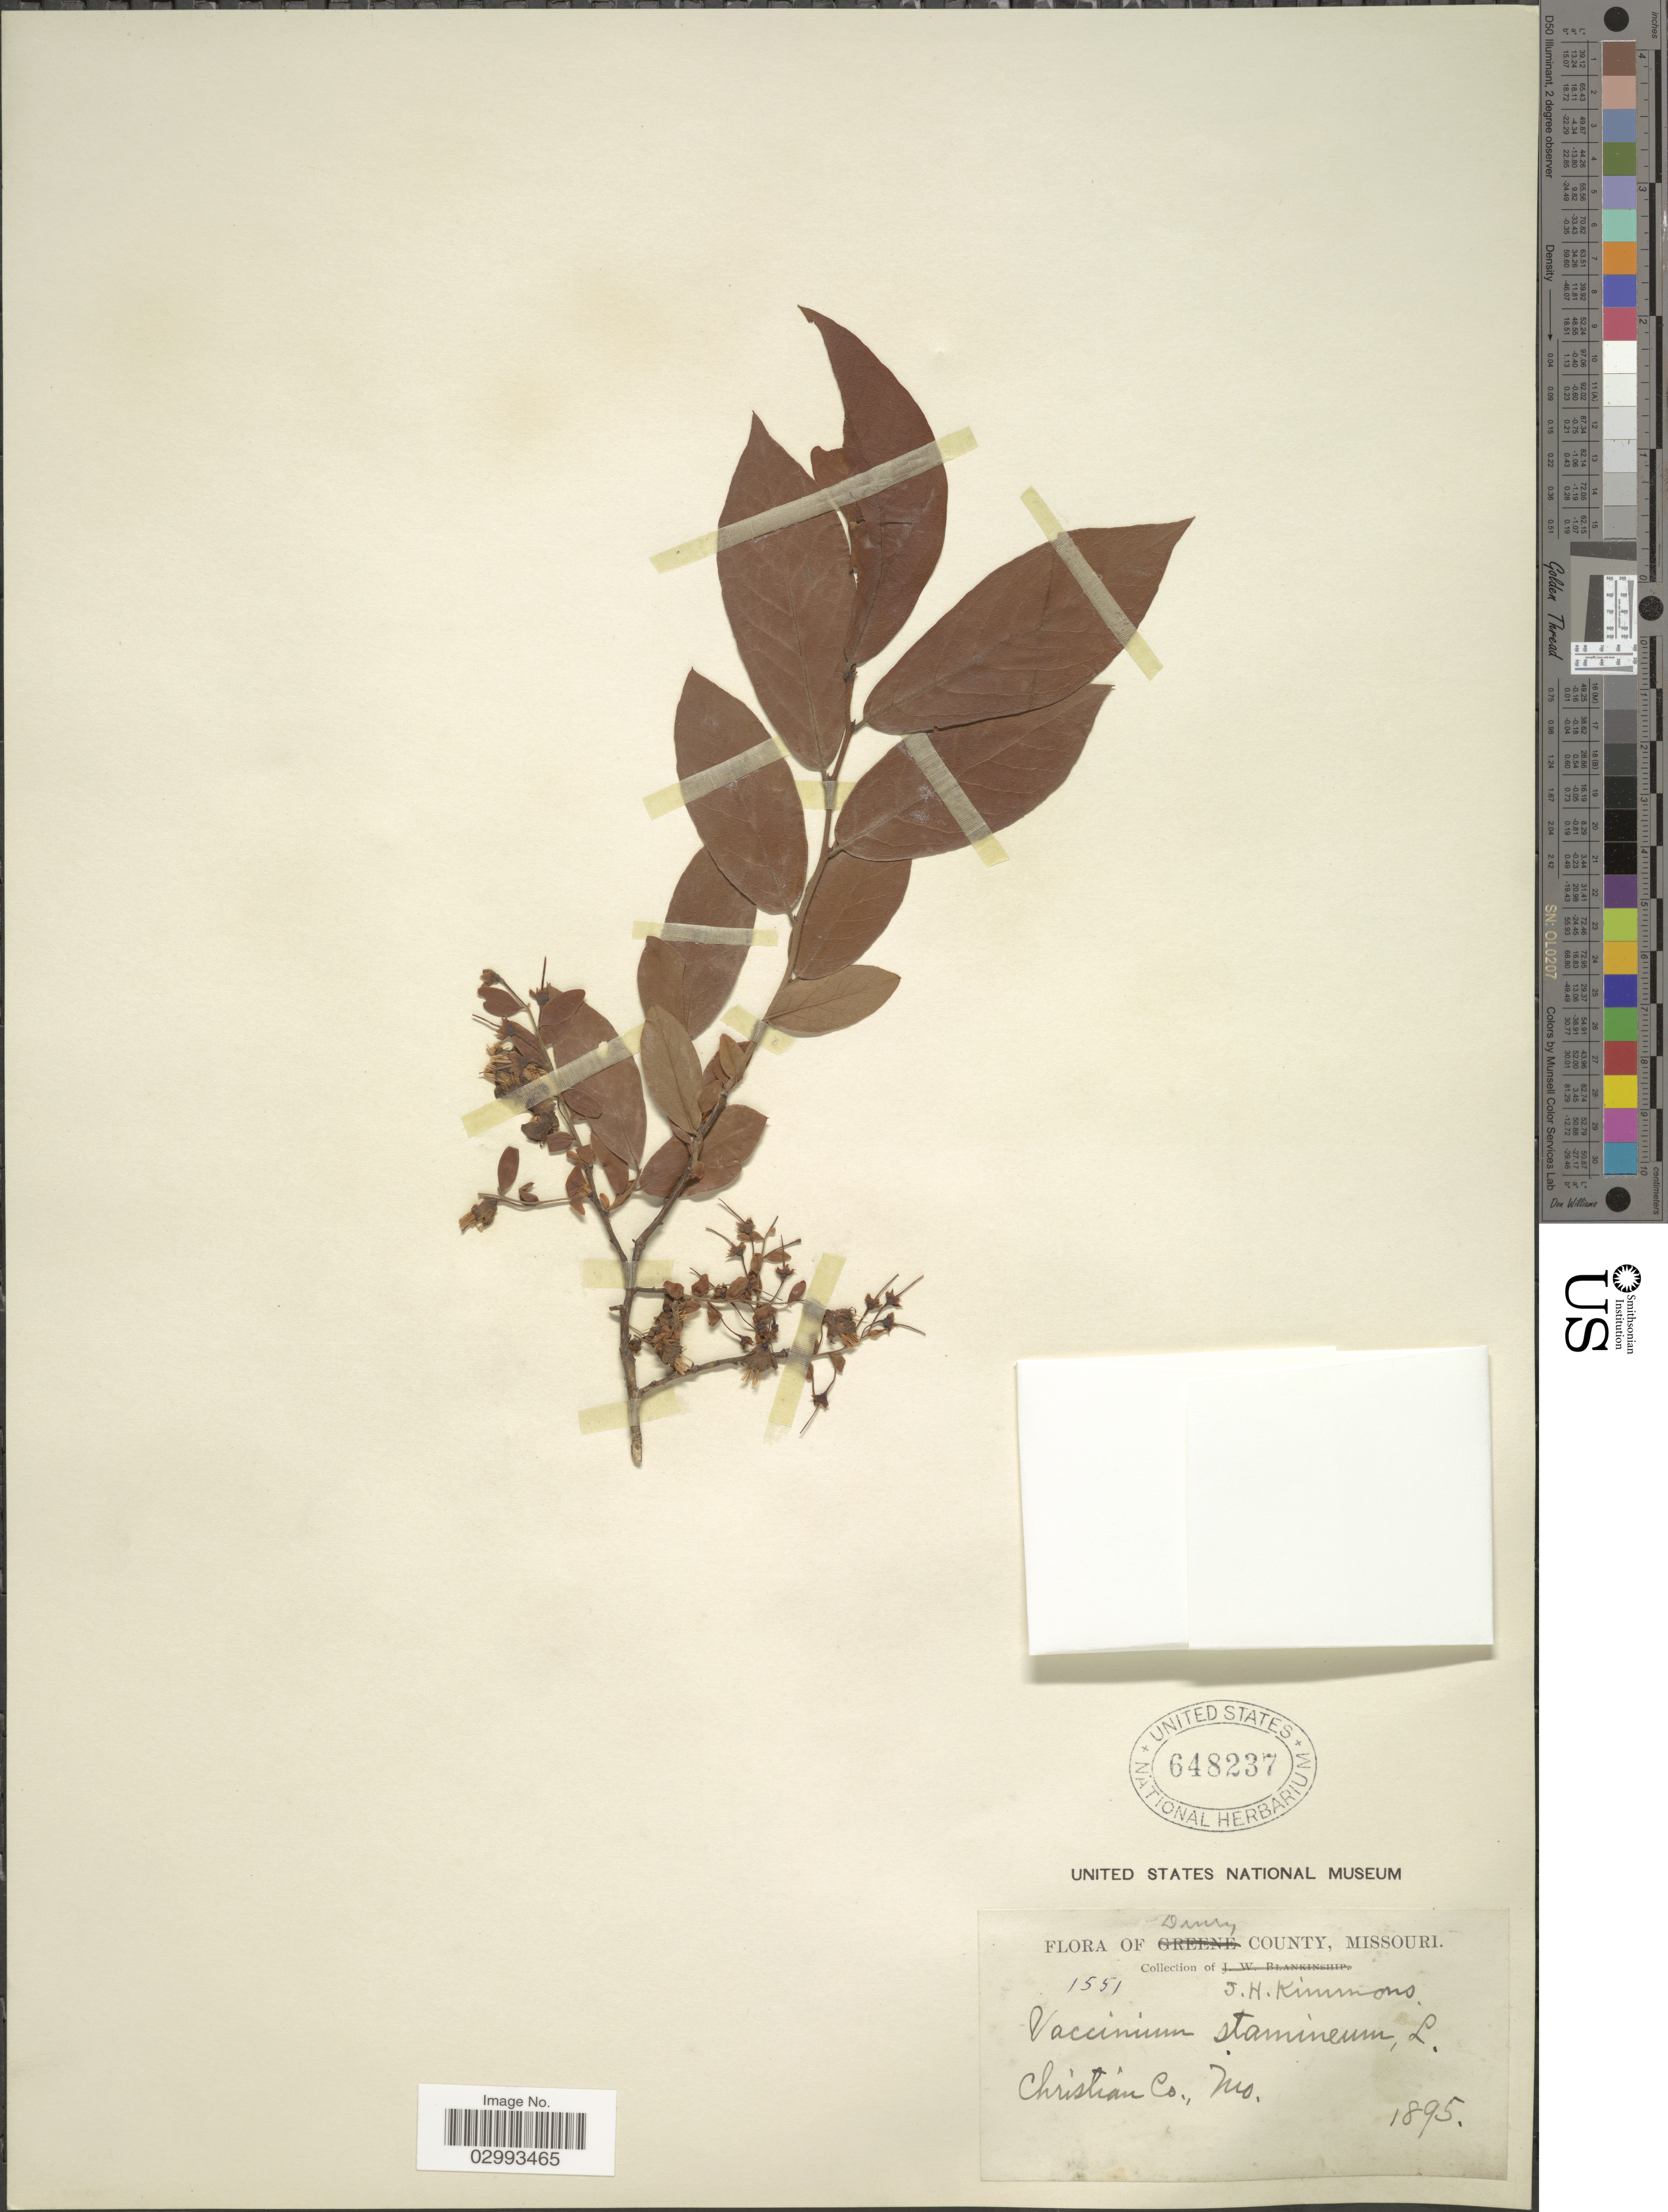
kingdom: Plantae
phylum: Tracheophyta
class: Magnoliopsida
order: Ericales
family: Ericaceae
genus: Polycodium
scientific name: Polycodium stamineum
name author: (L.) Greene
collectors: J. Kimmons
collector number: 1551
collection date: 1895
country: United States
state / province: Missouri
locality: Drury County. Christian Co.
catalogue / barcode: US 648237